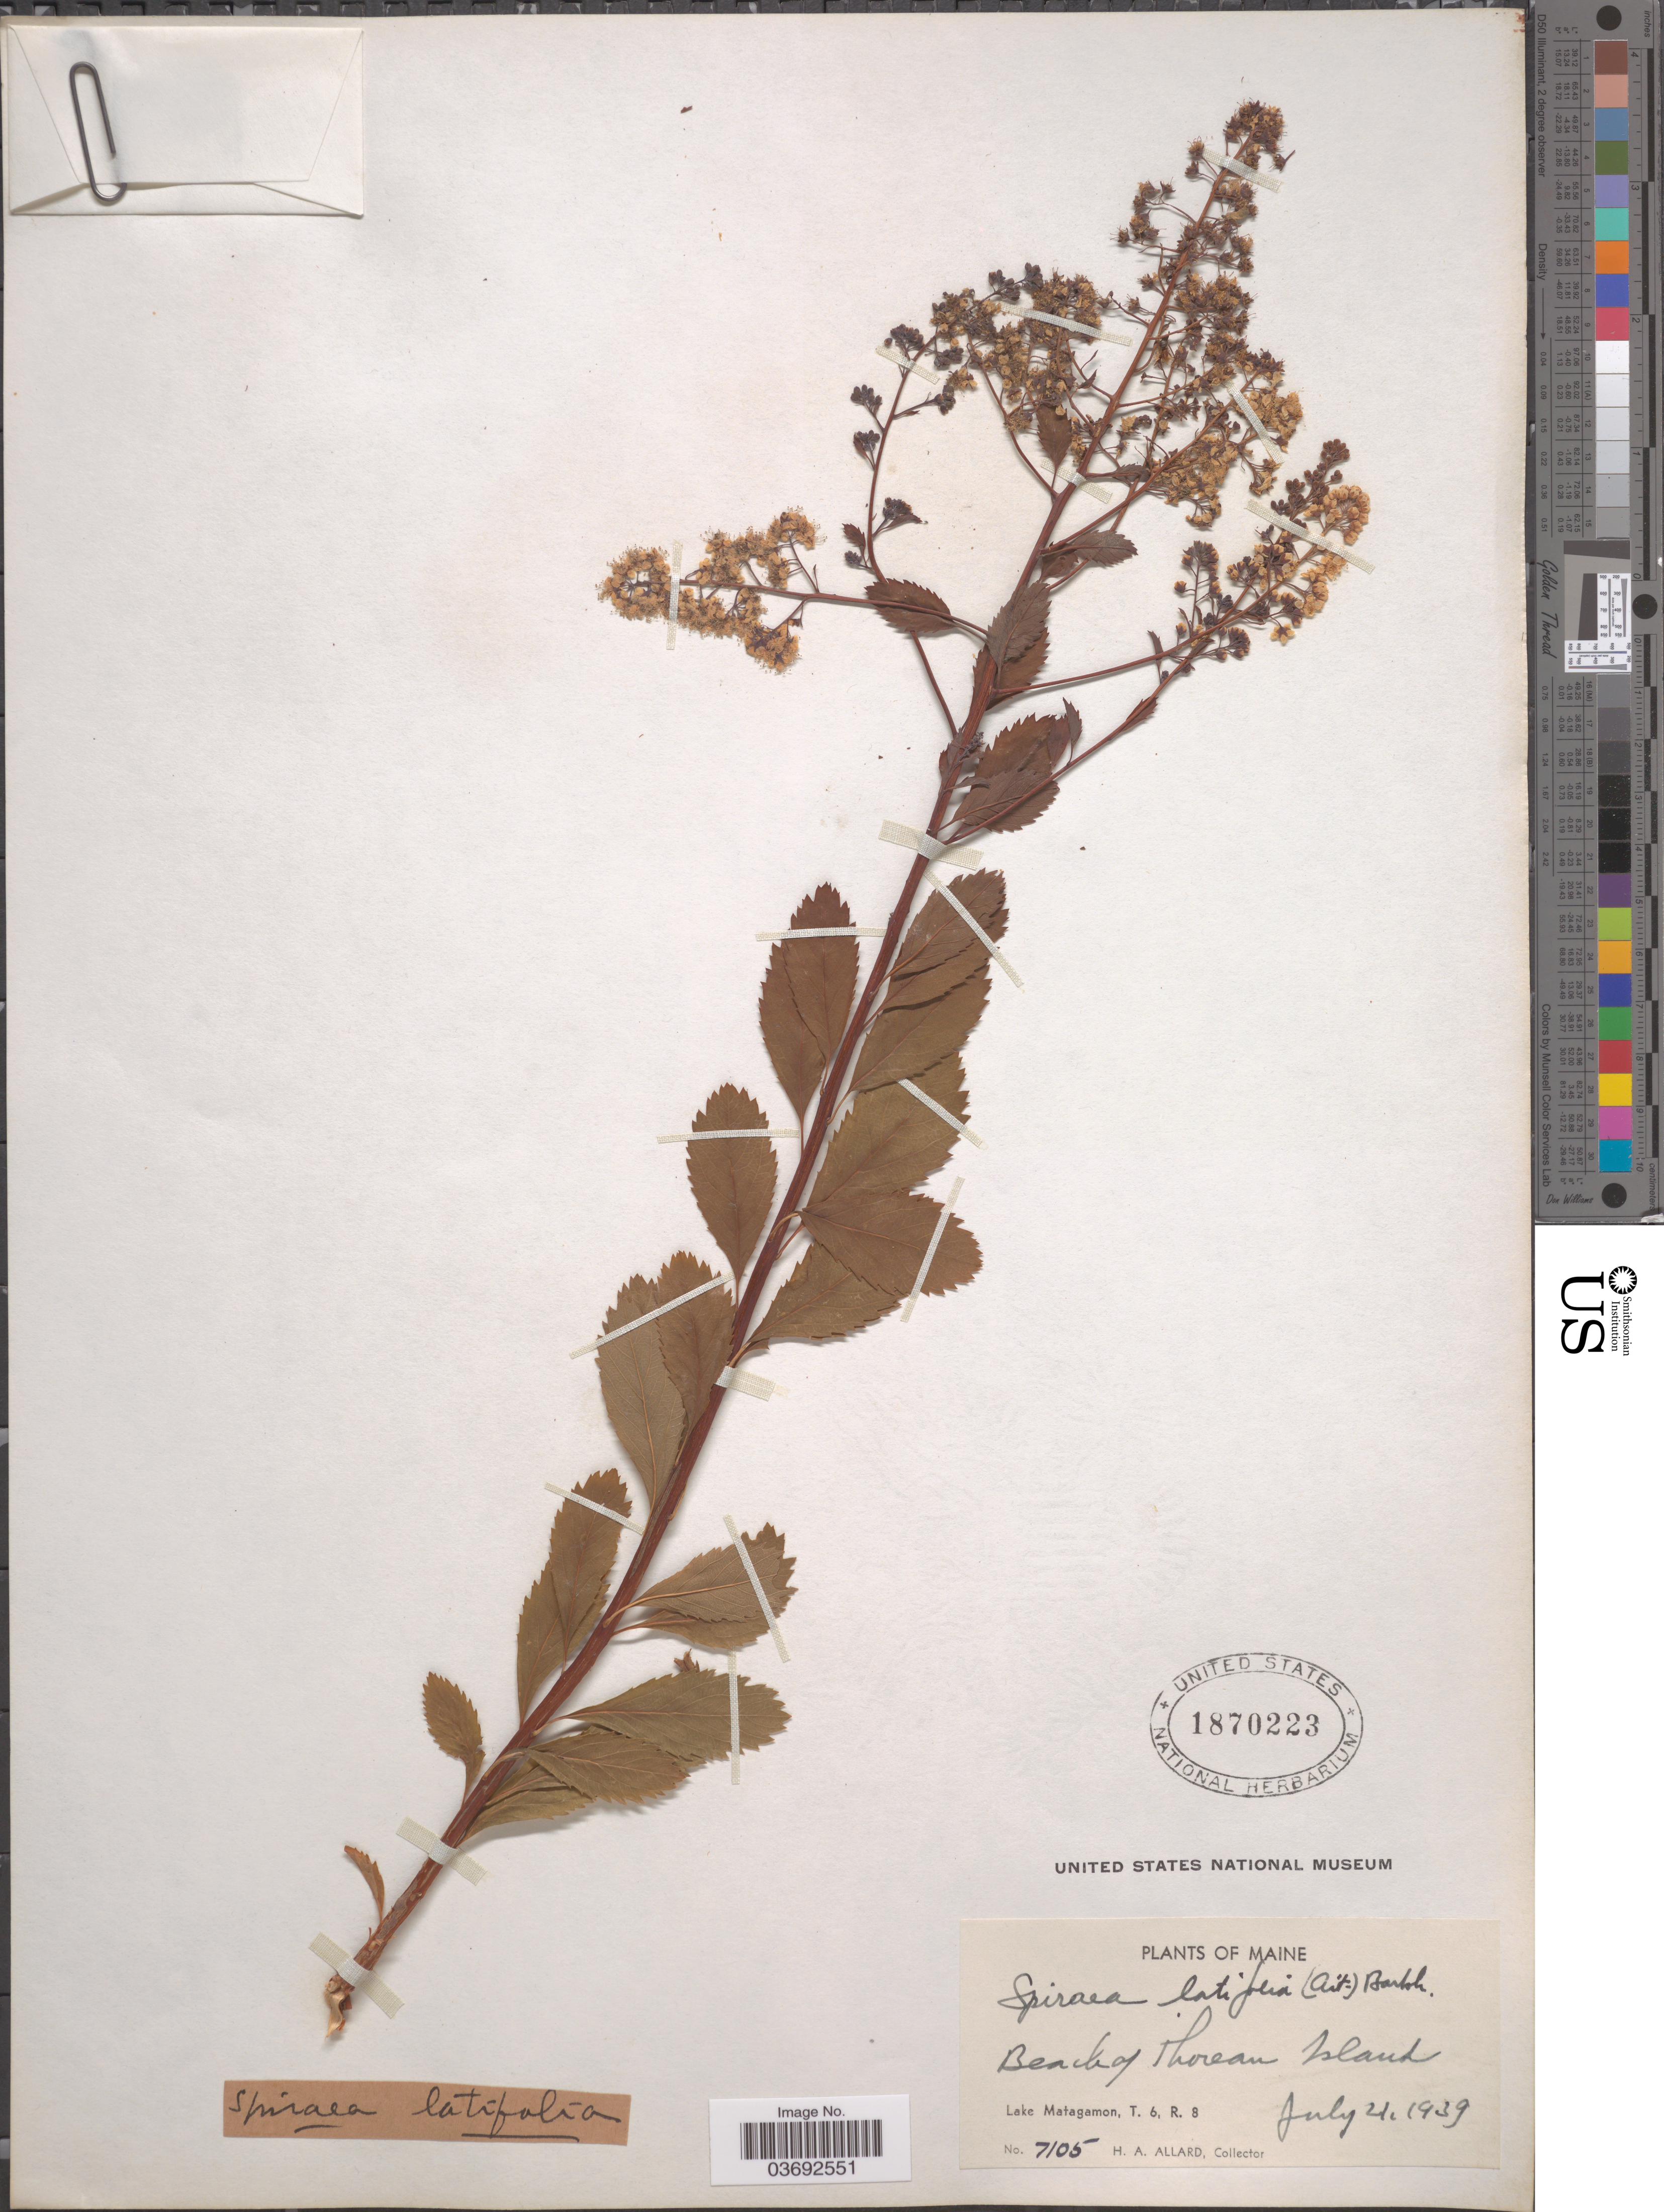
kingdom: Plantae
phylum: Tracheophyta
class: Magnoliopsida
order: Rosales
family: Rosaceae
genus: Spiraea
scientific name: Spiraea latifolia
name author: Borkh.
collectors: H. A. Allard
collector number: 7105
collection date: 1939-07-21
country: United States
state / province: Maine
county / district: Piscataquis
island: Thoreau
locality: Beach of Thoreau Island. Lake Matagamon, T. 6, R. 8.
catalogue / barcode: US 1870223